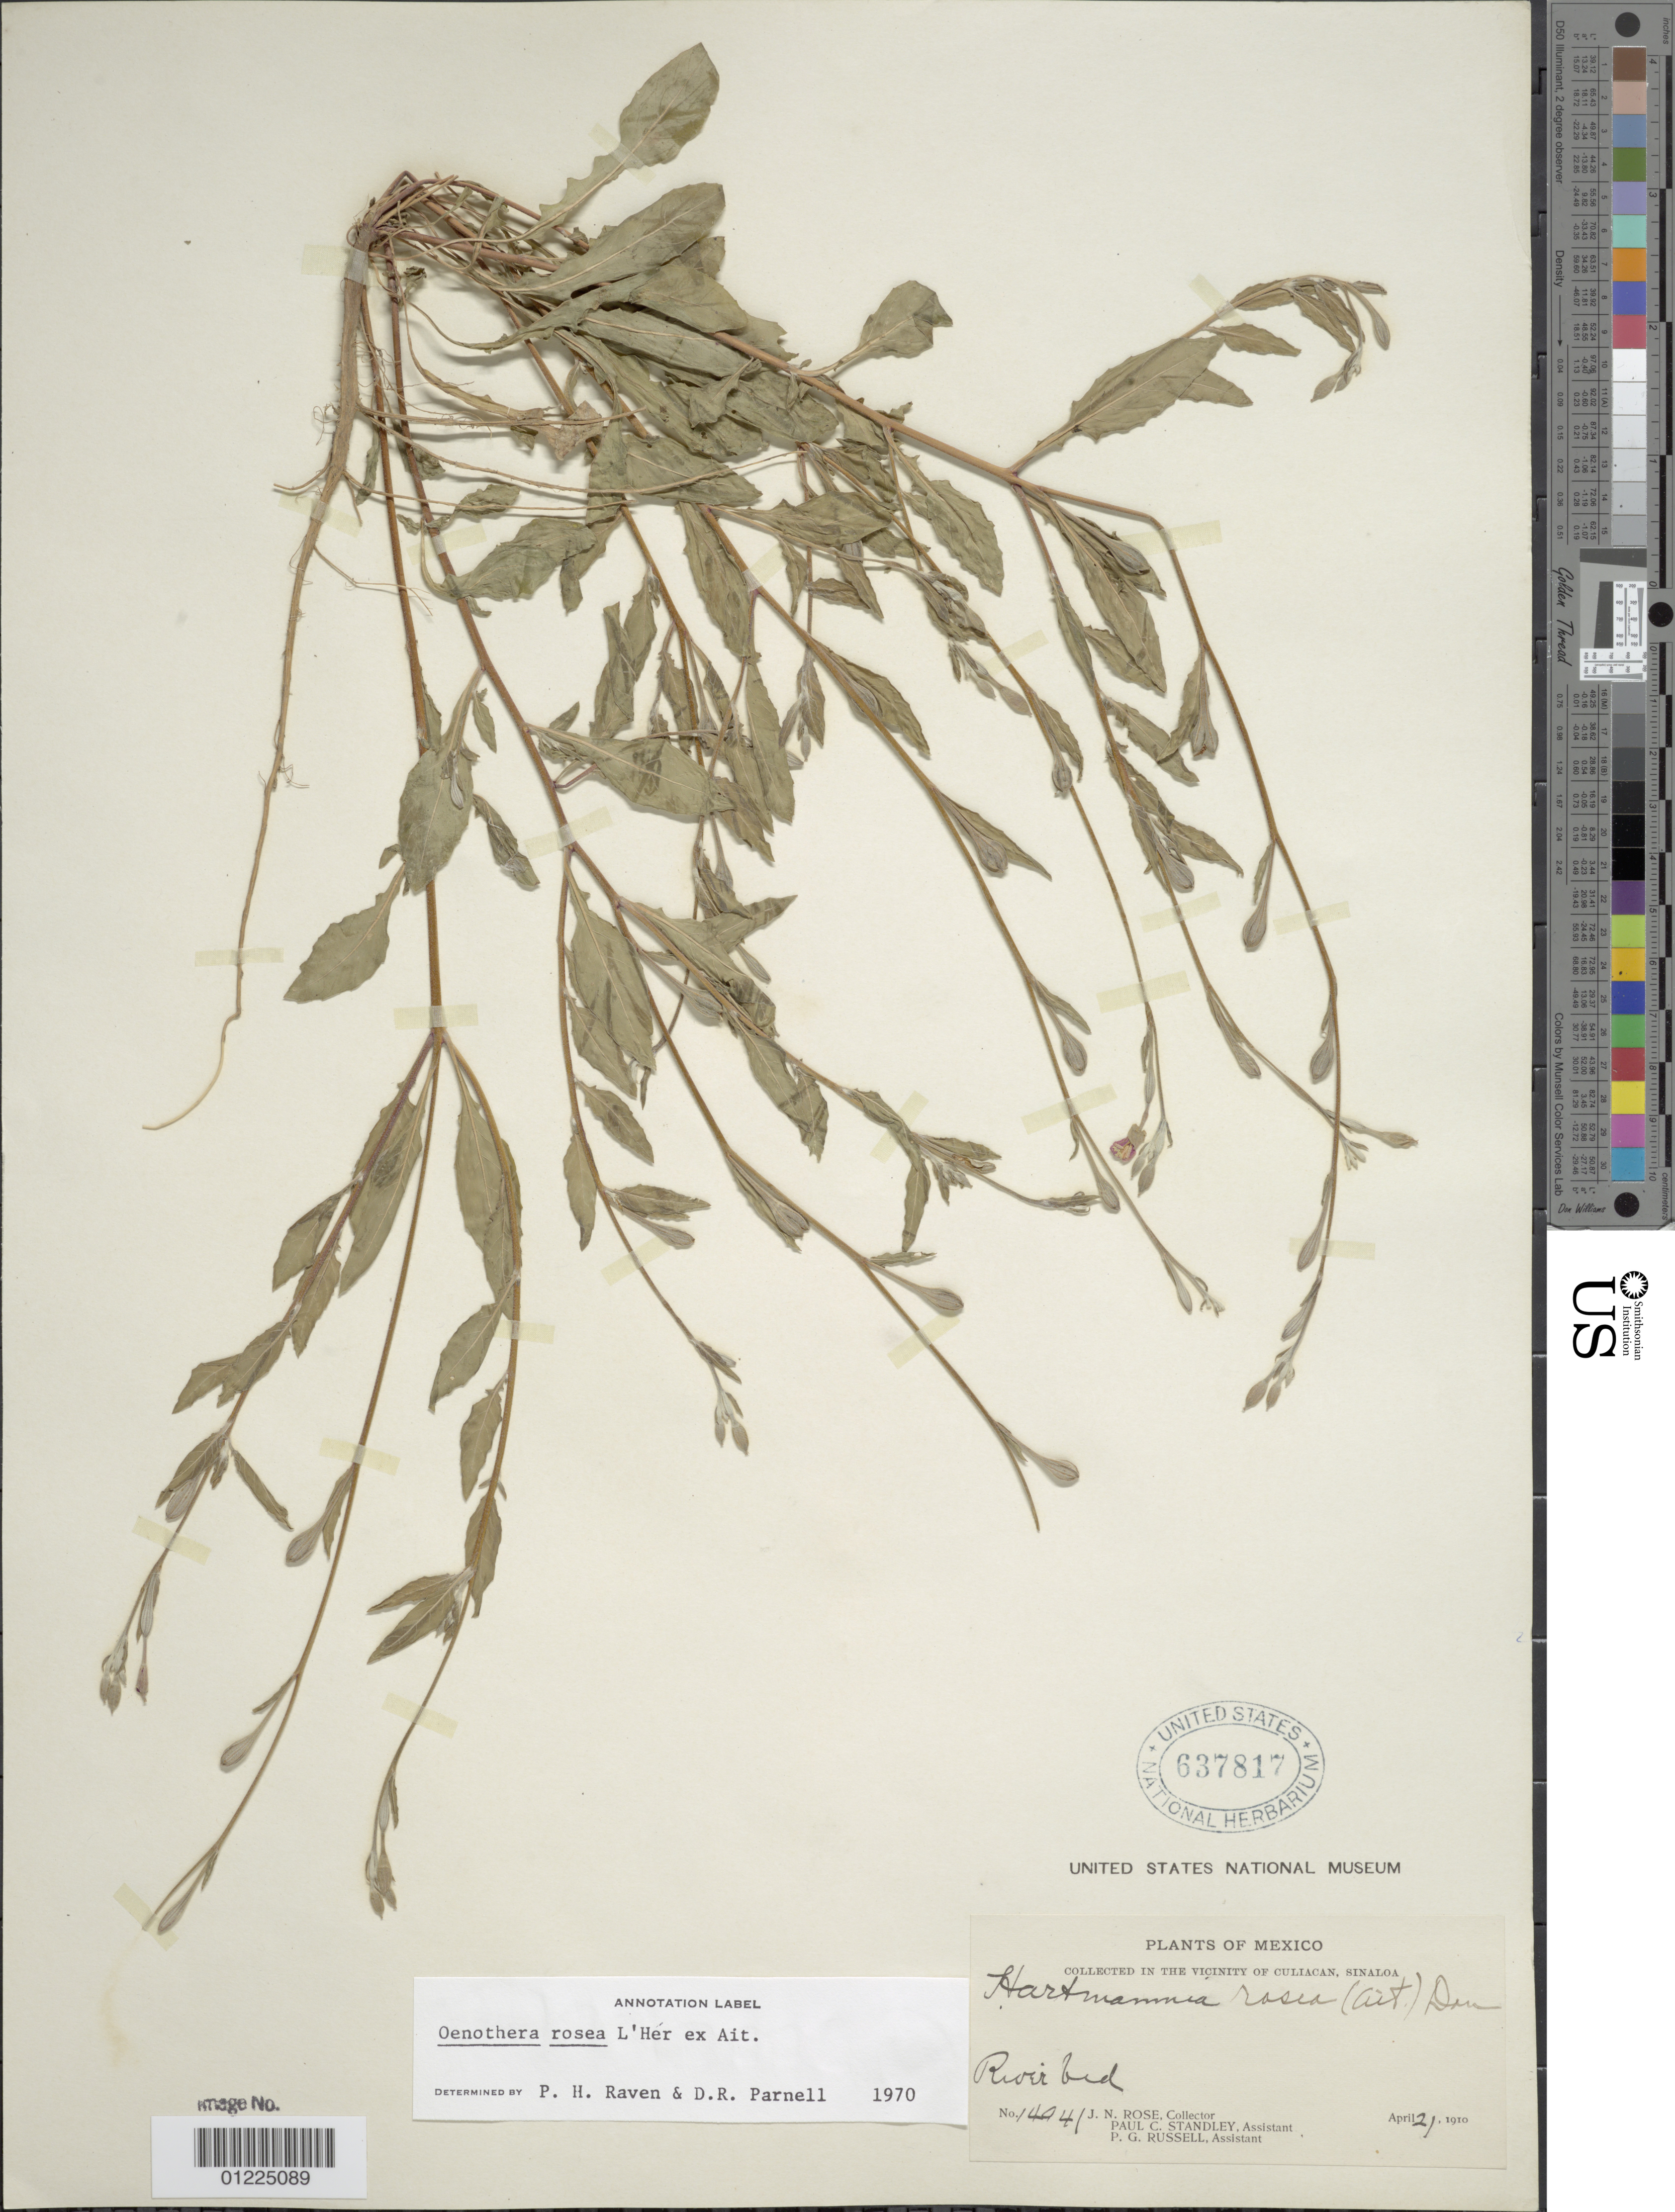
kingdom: Plantae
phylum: Tracheophyta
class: Magnoliopsida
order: Myrtales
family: Onagraceae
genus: Oenothera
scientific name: Oenothera rosea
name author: L'Hér. ex Aiton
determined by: Raven, P. H.; Parnell, D. R.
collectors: J. N. Rose, P. C. Standley & P. G. Russell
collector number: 14041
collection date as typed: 21 Apr 1910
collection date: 1910-04-21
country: Mexico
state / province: Sinaloa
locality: In the vicinity of Culiacan, Sinaloa.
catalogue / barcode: US 637817